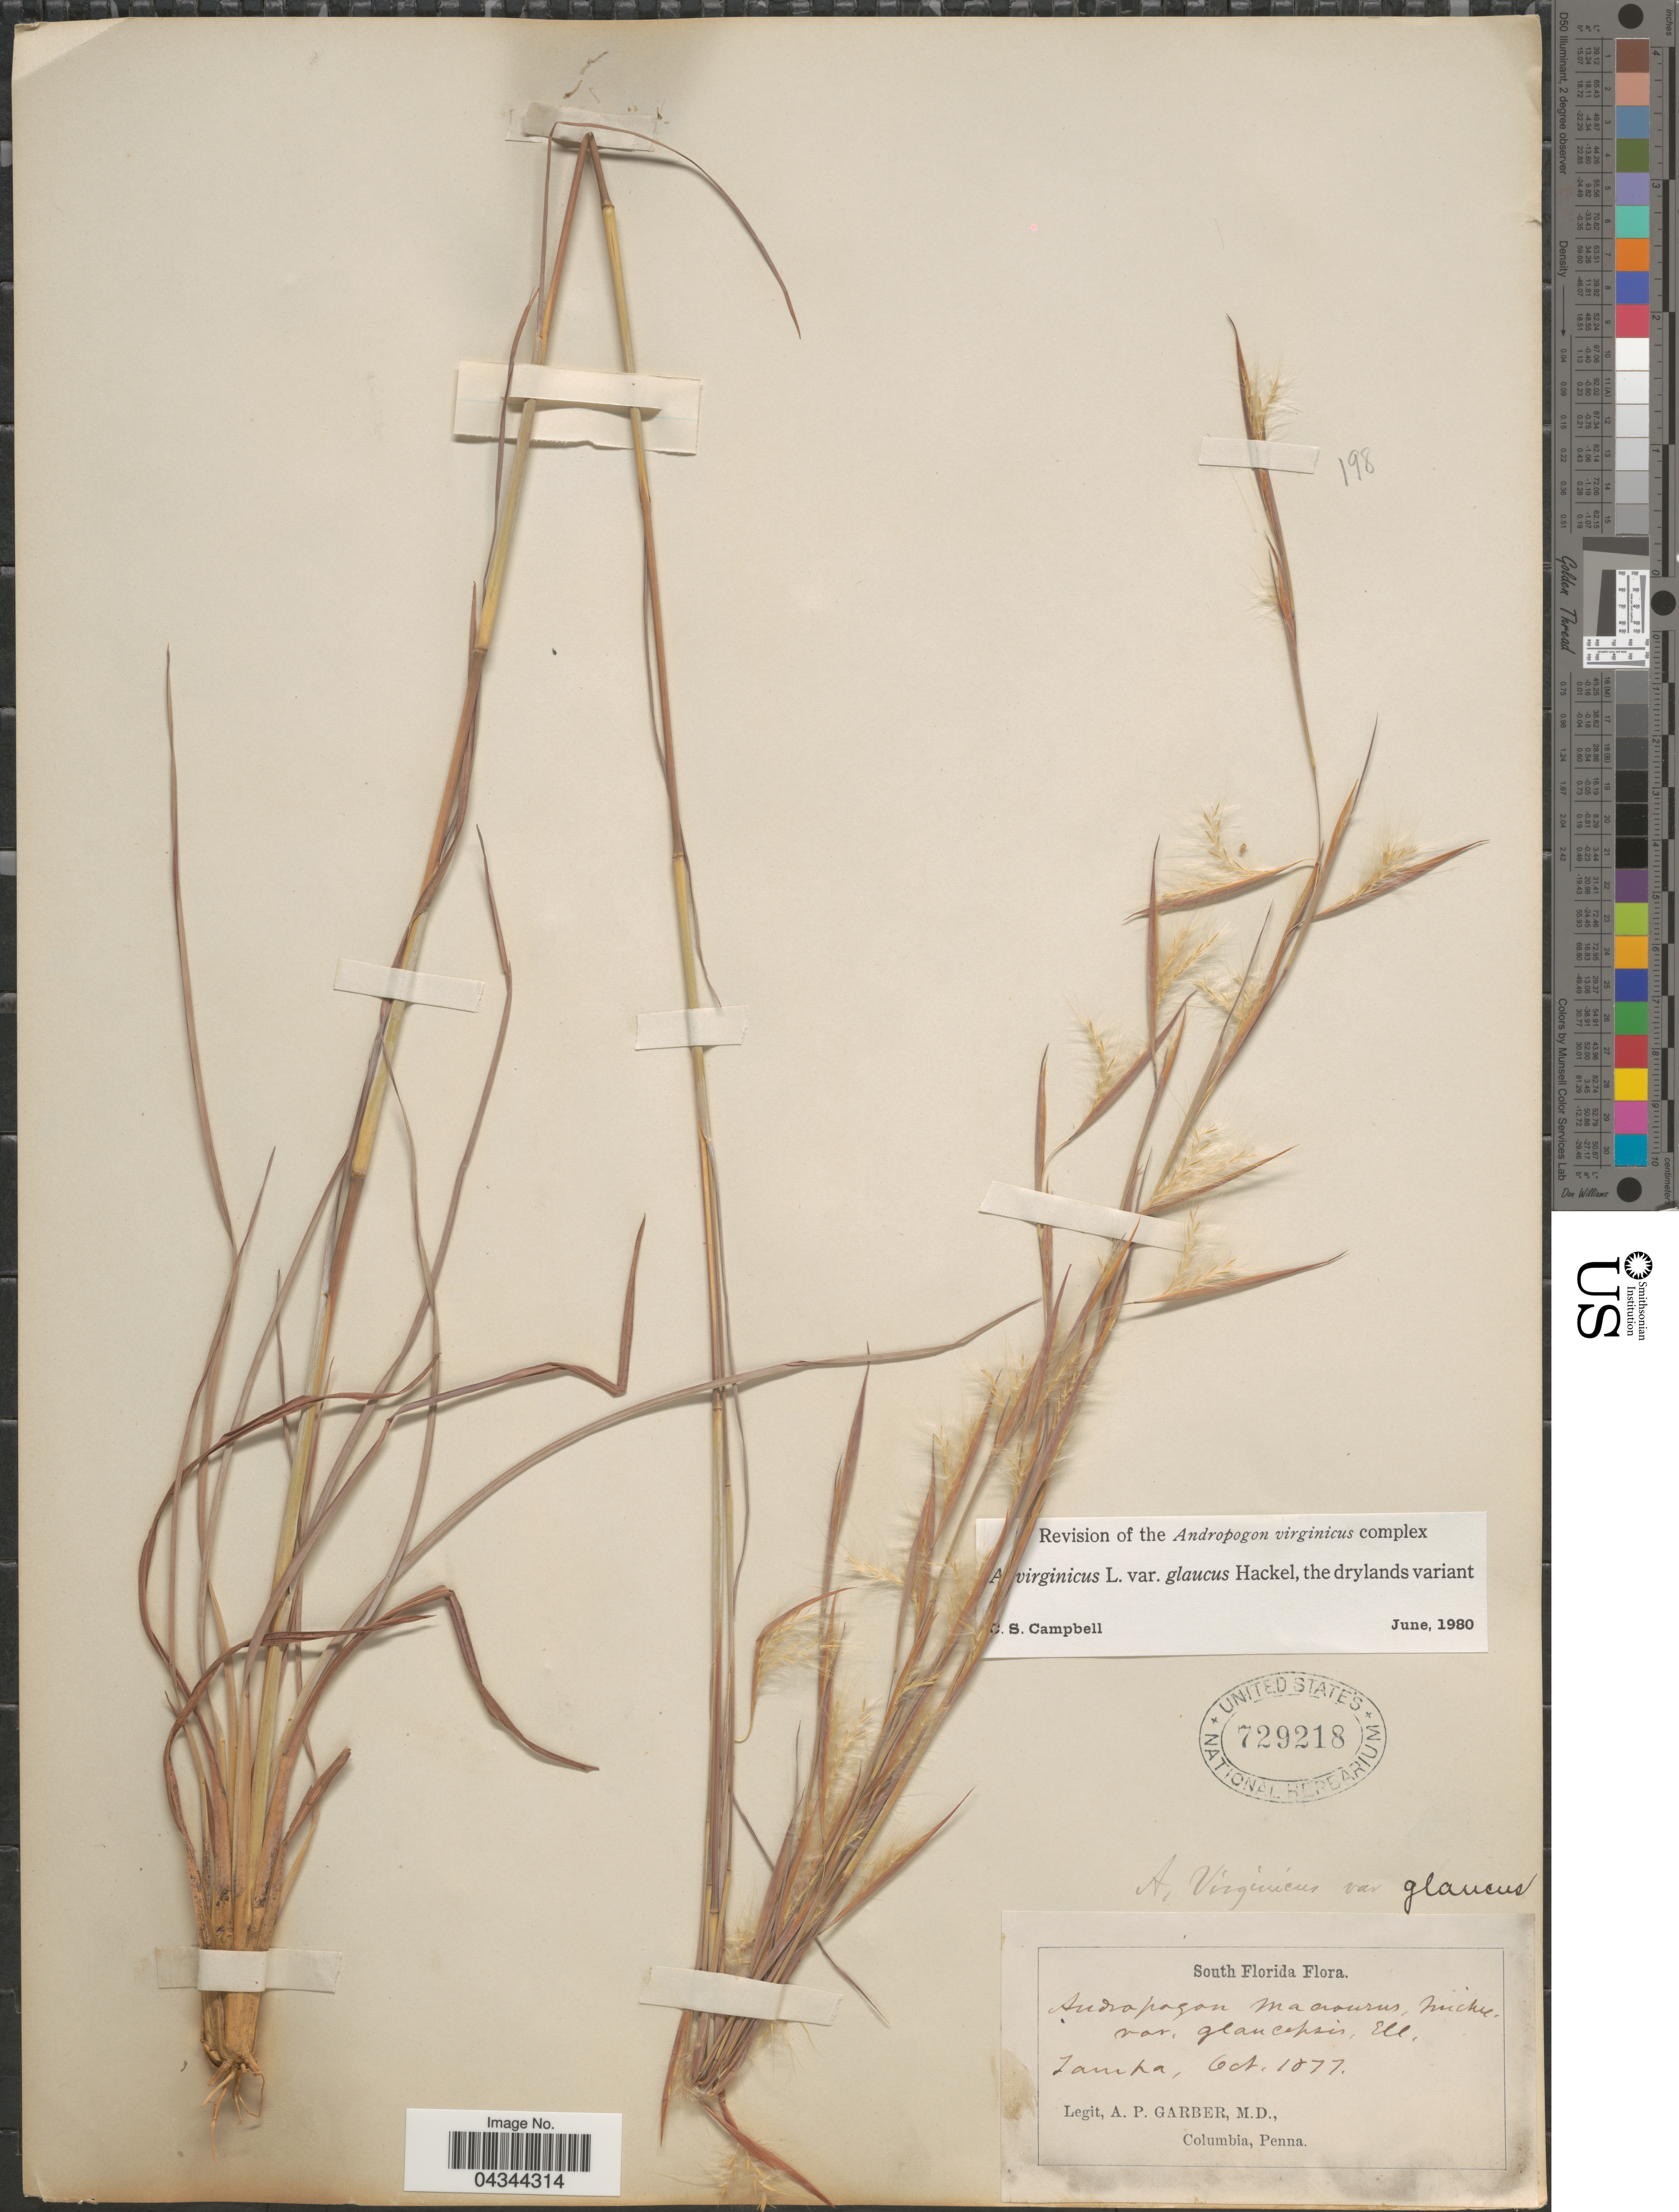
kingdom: Plantae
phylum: Tracheophyta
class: Liliopsida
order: Poales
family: Poaceae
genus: Andropogon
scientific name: Andropogon virginicus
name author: L.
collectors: A. P. Garber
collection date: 1877-10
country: United States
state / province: Florida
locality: South Florida. Tampa.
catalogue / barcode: US 729218